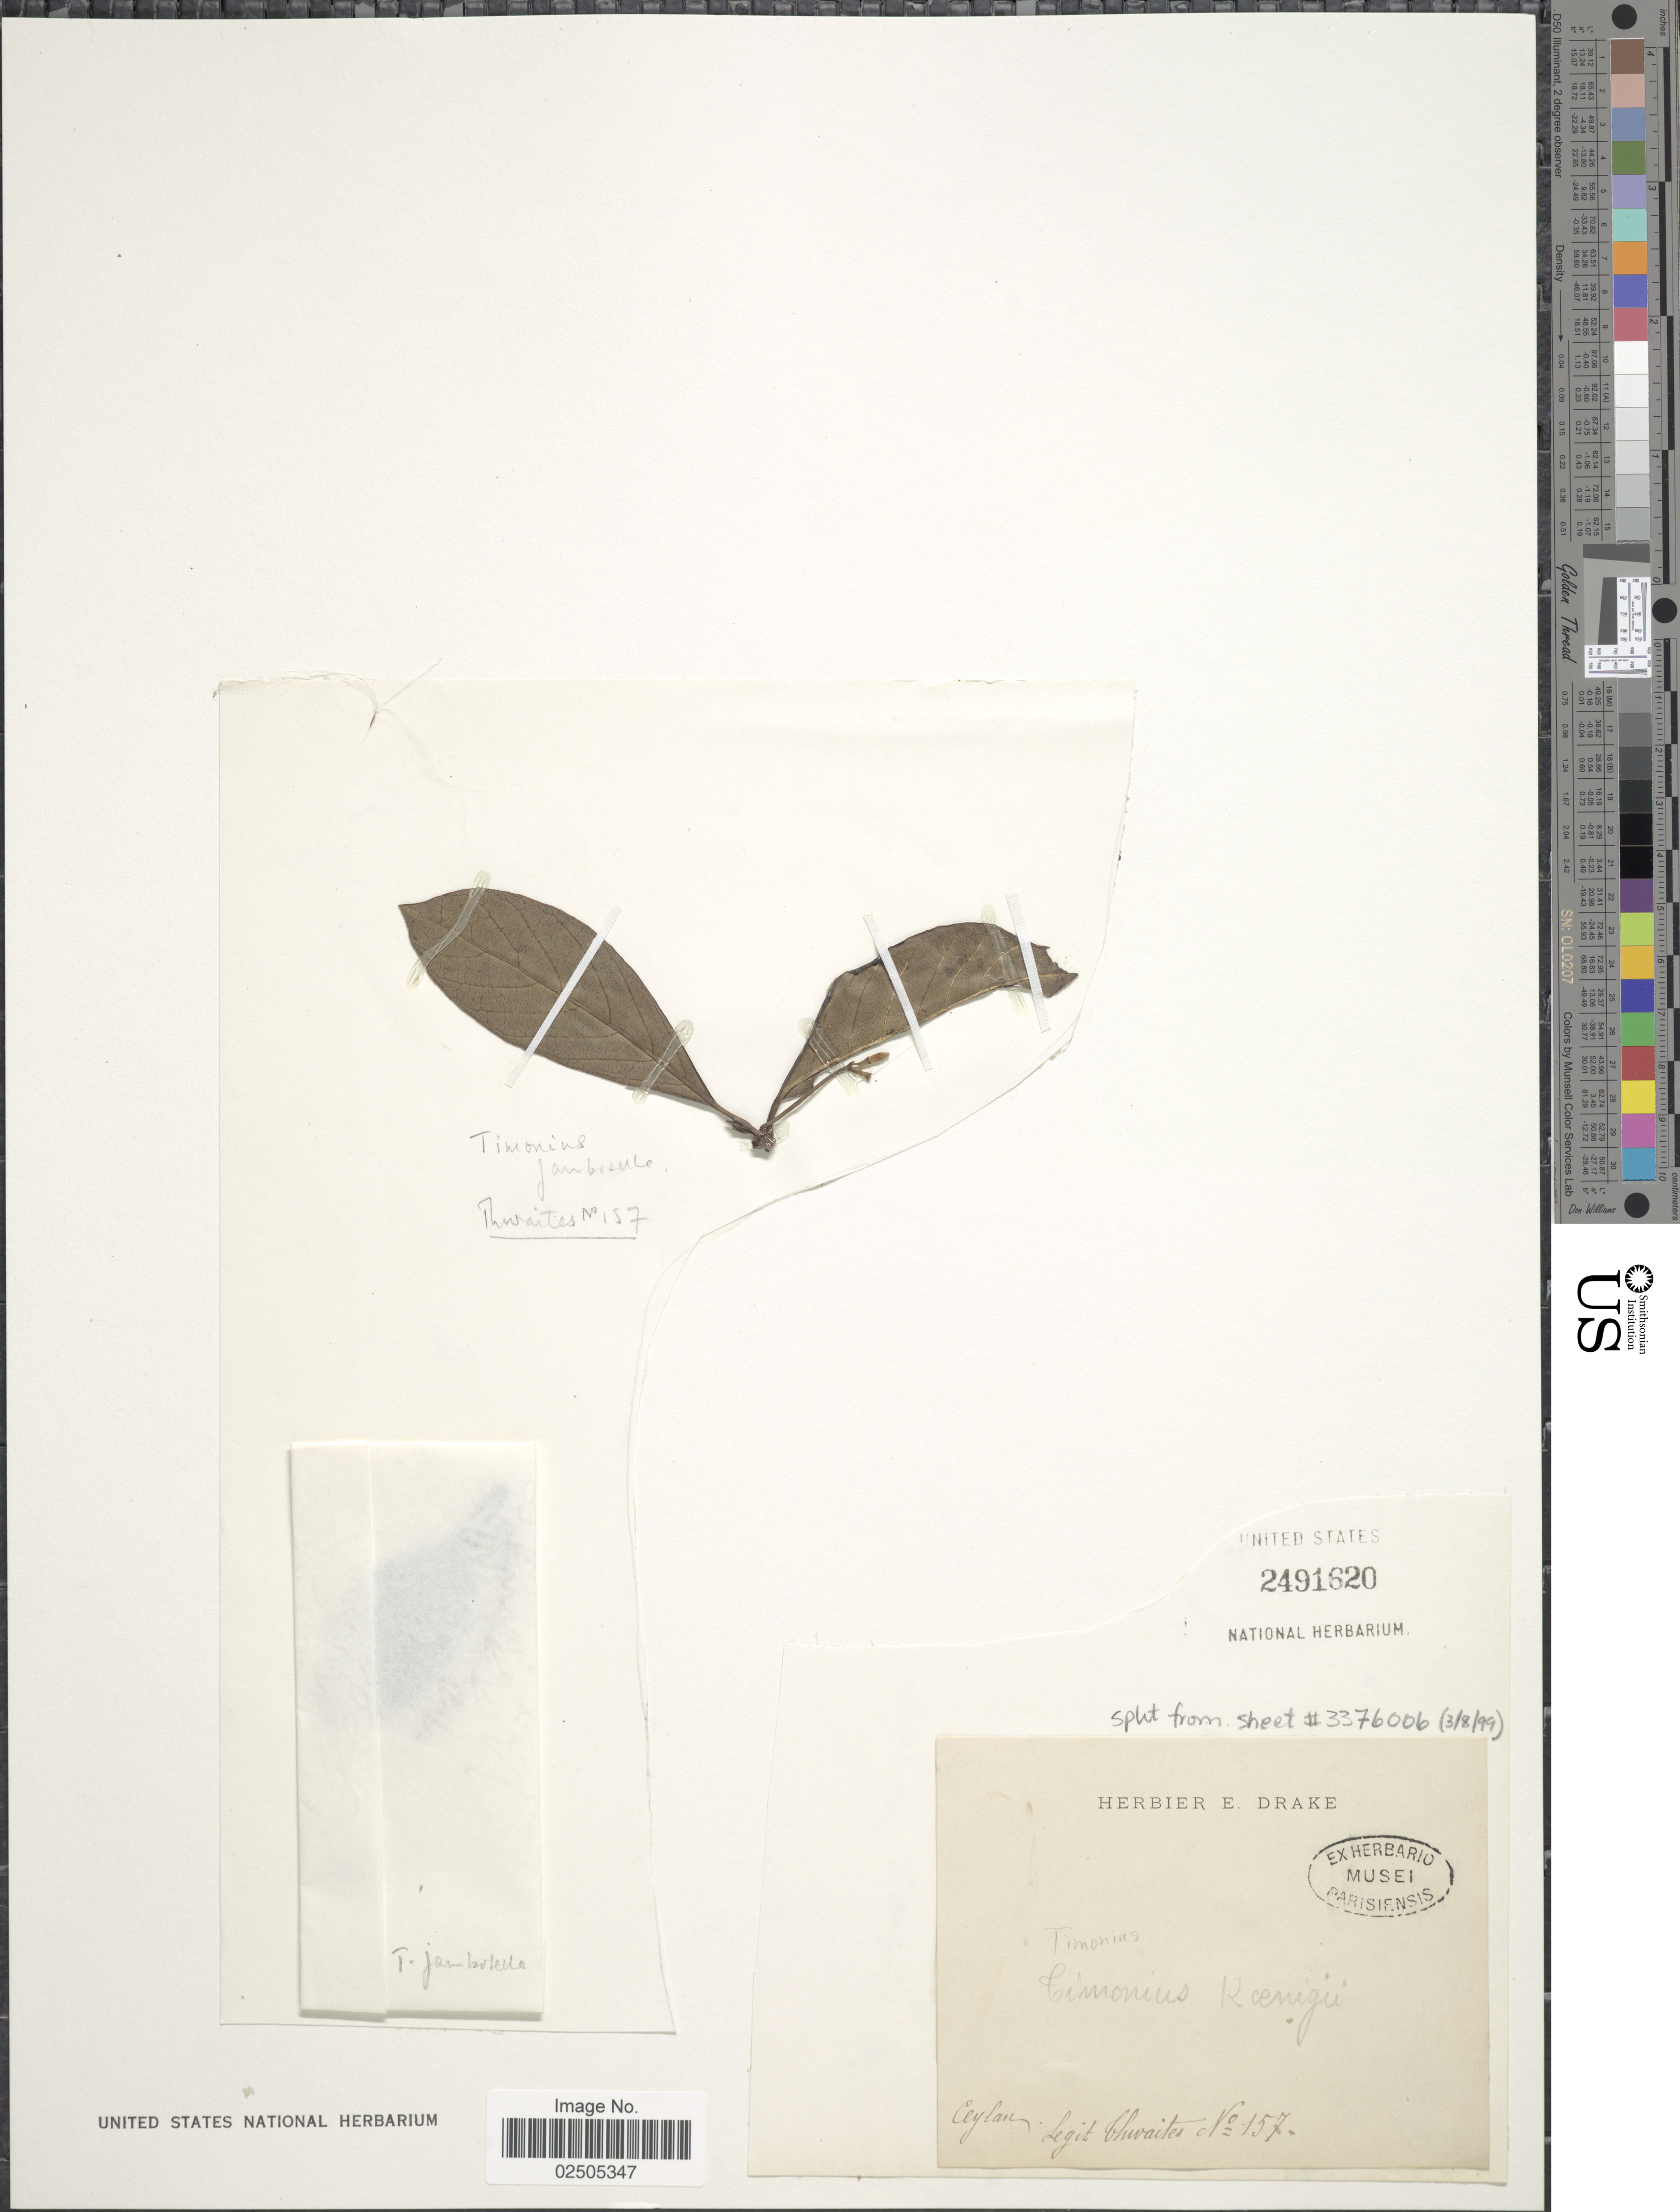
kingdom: Plantae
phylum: Tracheophyta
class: Magnoliopsida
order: Gentianales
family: Rubiaceae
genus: Timonius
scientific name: Timonius jambosella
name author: Thwaites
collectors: Thwaites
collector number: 157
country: Sri Lanka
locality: Ceylon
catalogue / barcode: US 2491620